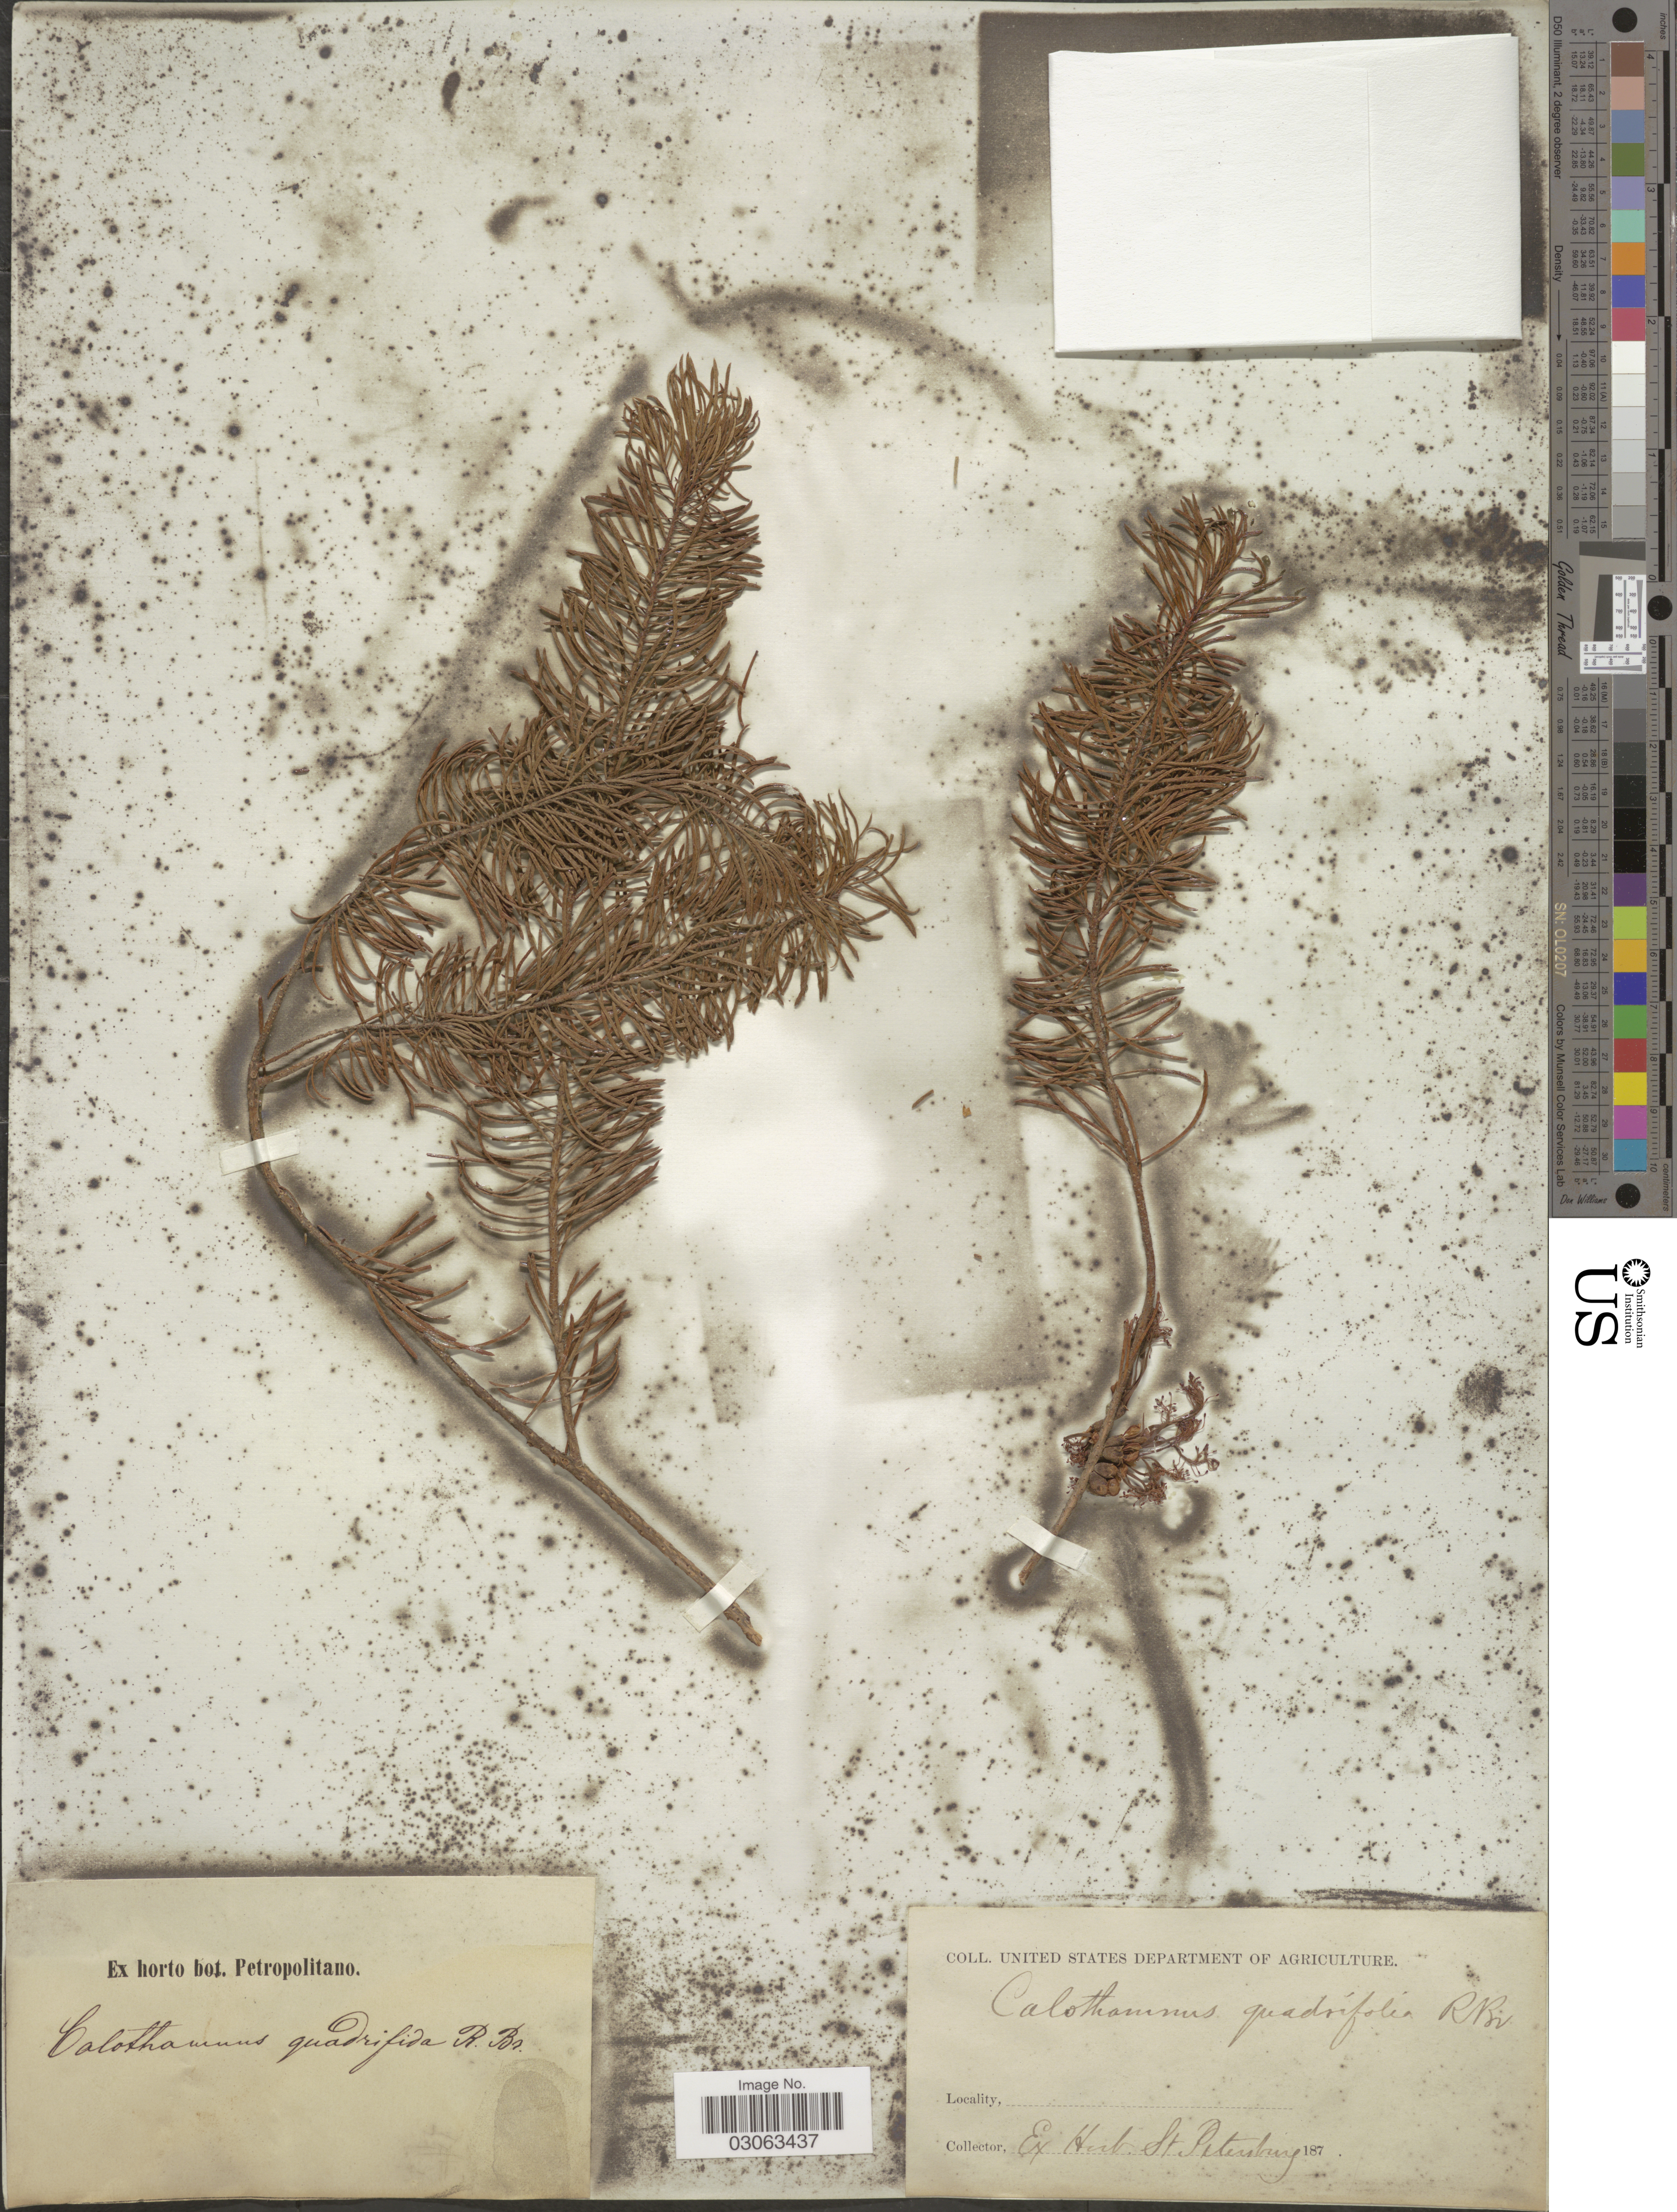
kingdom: Plantae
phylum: Tracheophyta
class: Magnoliopsida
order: Myrtales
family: Myrtaceae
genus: Calothamnus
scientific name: Calothamnus quadrifidus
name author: R. Br.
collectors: Ex herb. St. Petersburg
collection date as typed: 187